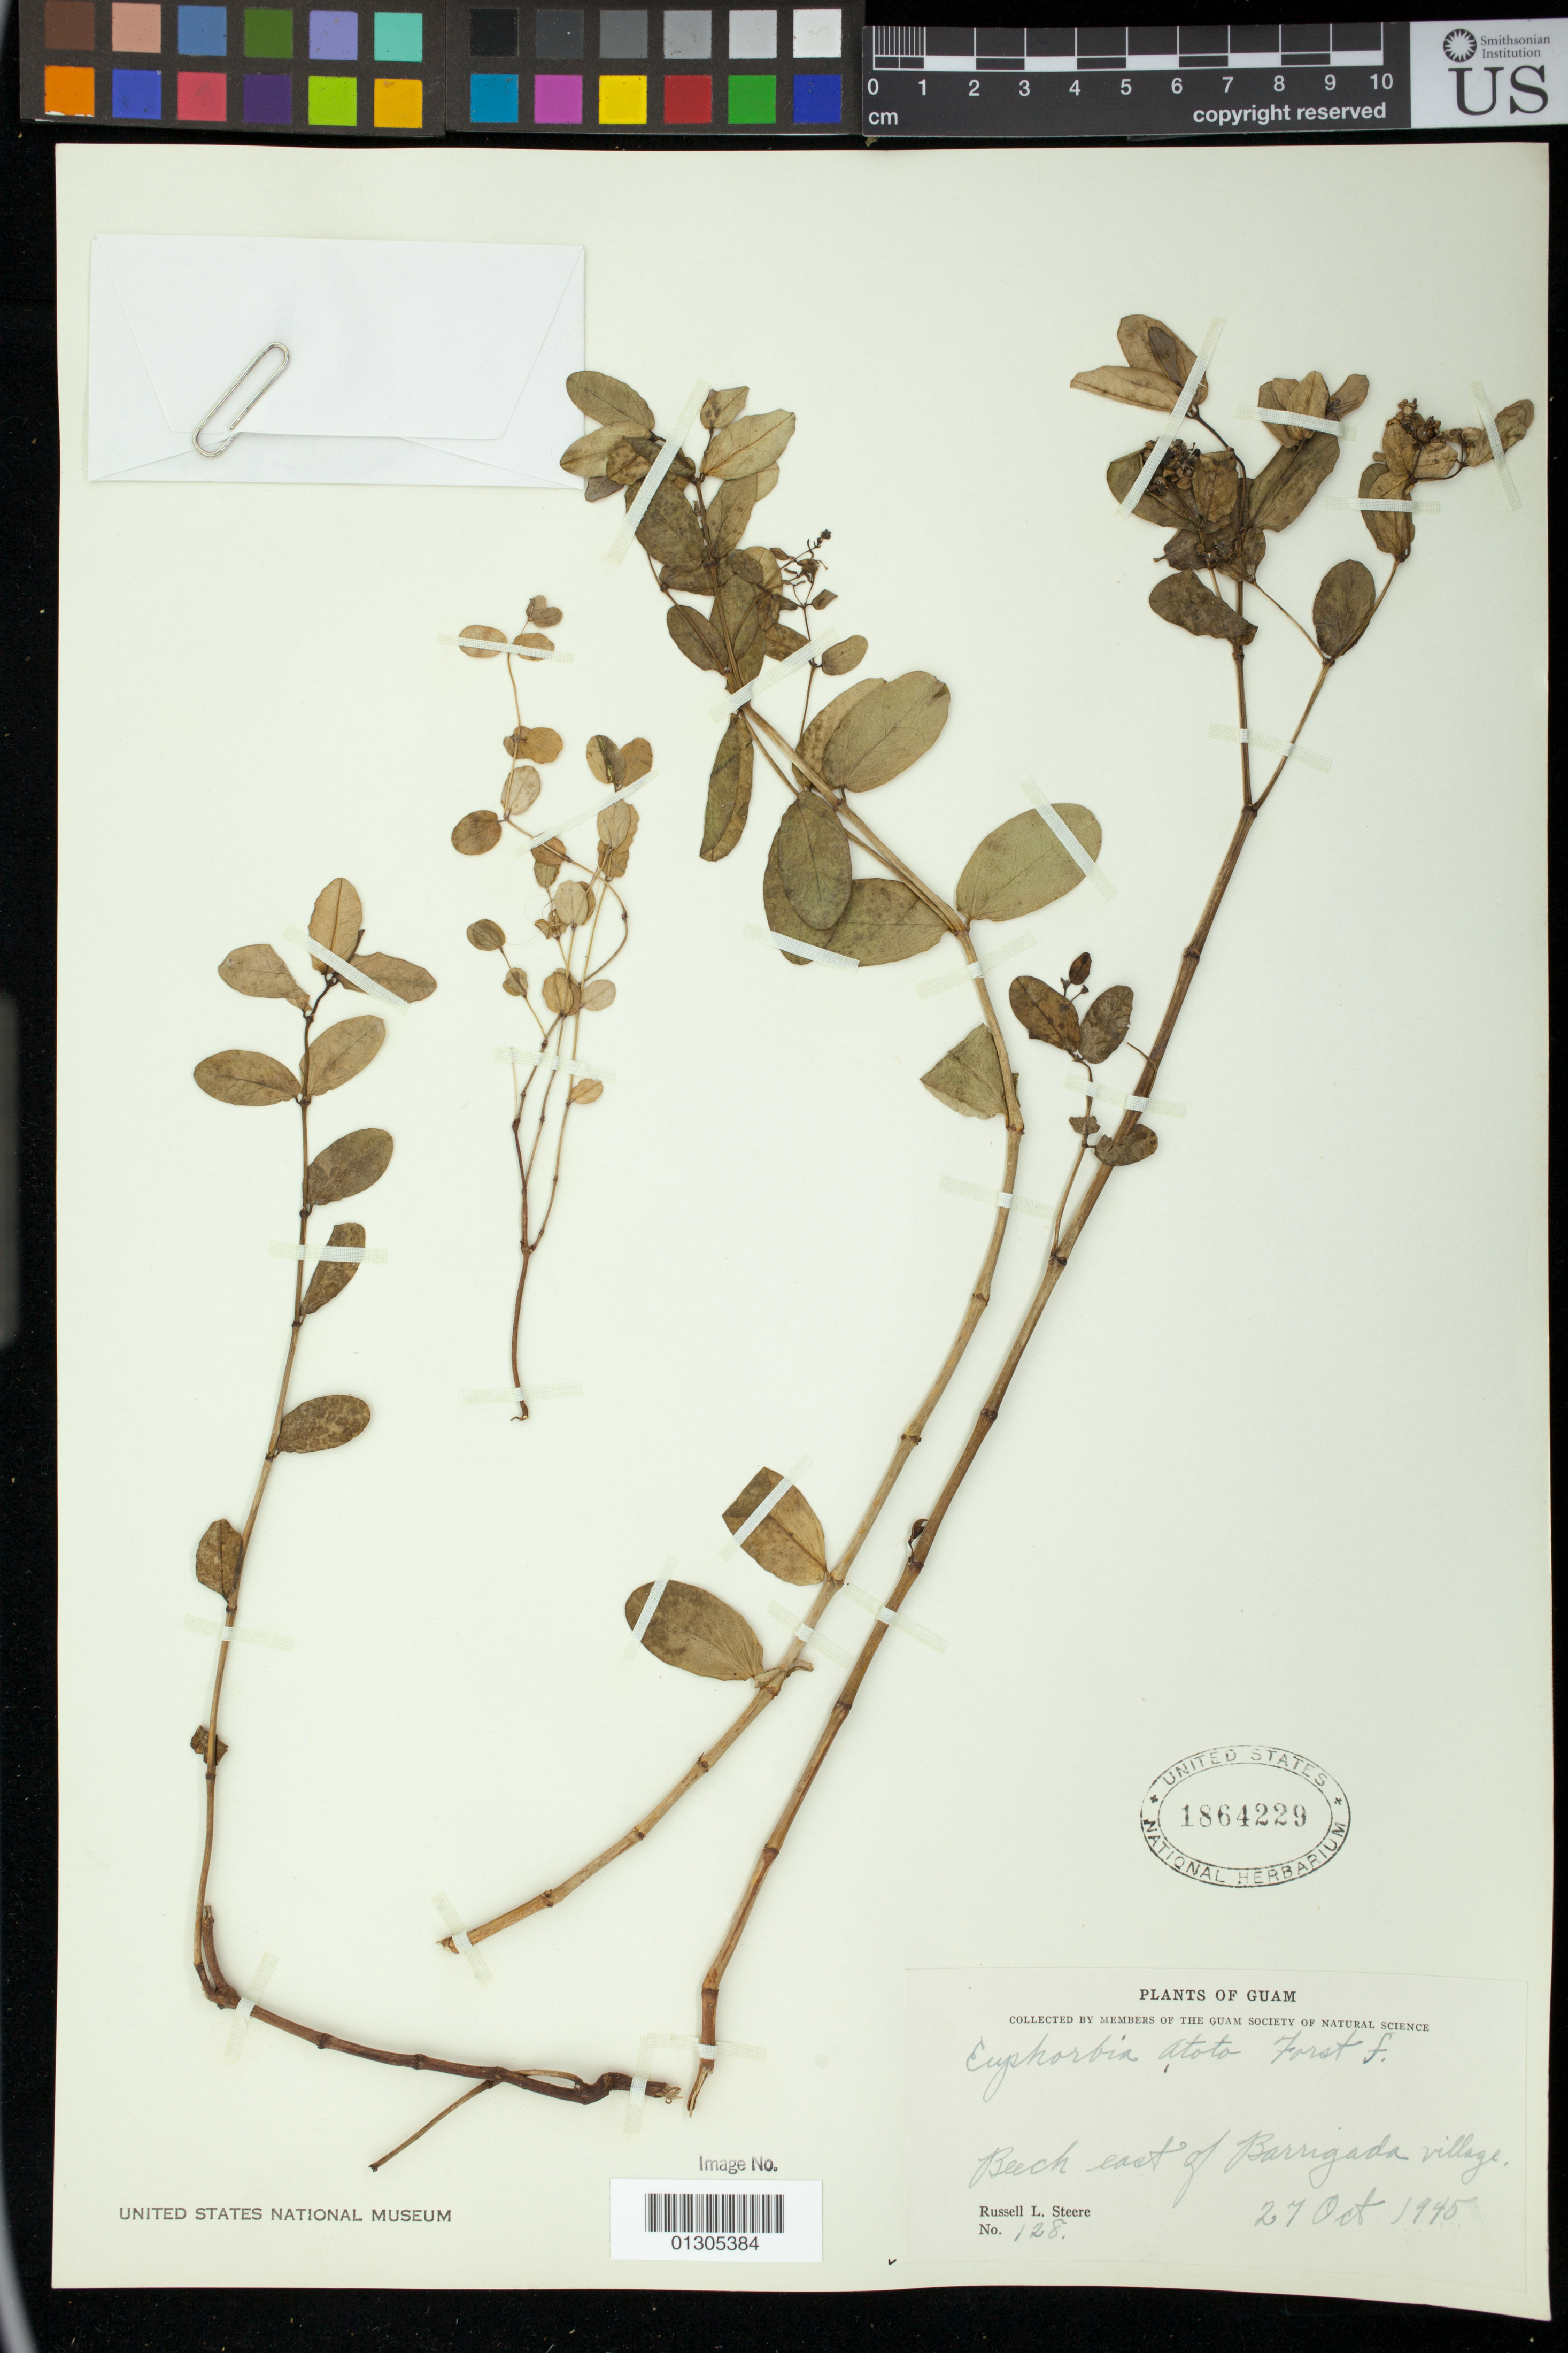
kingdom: Plantae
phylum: Tracheophyta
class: Magnoliopsida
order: Malpighiales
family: Euphorbiaceae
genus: Euphorbia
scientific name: Euphorbia chamissonis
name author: (Klotzsch ex Klotzsch & Garcke) Boiss.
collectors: R. L. Steere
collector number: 128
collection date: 1945-10-27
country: Guam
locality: Beech east of Barrigada village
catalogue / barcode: US 1864229